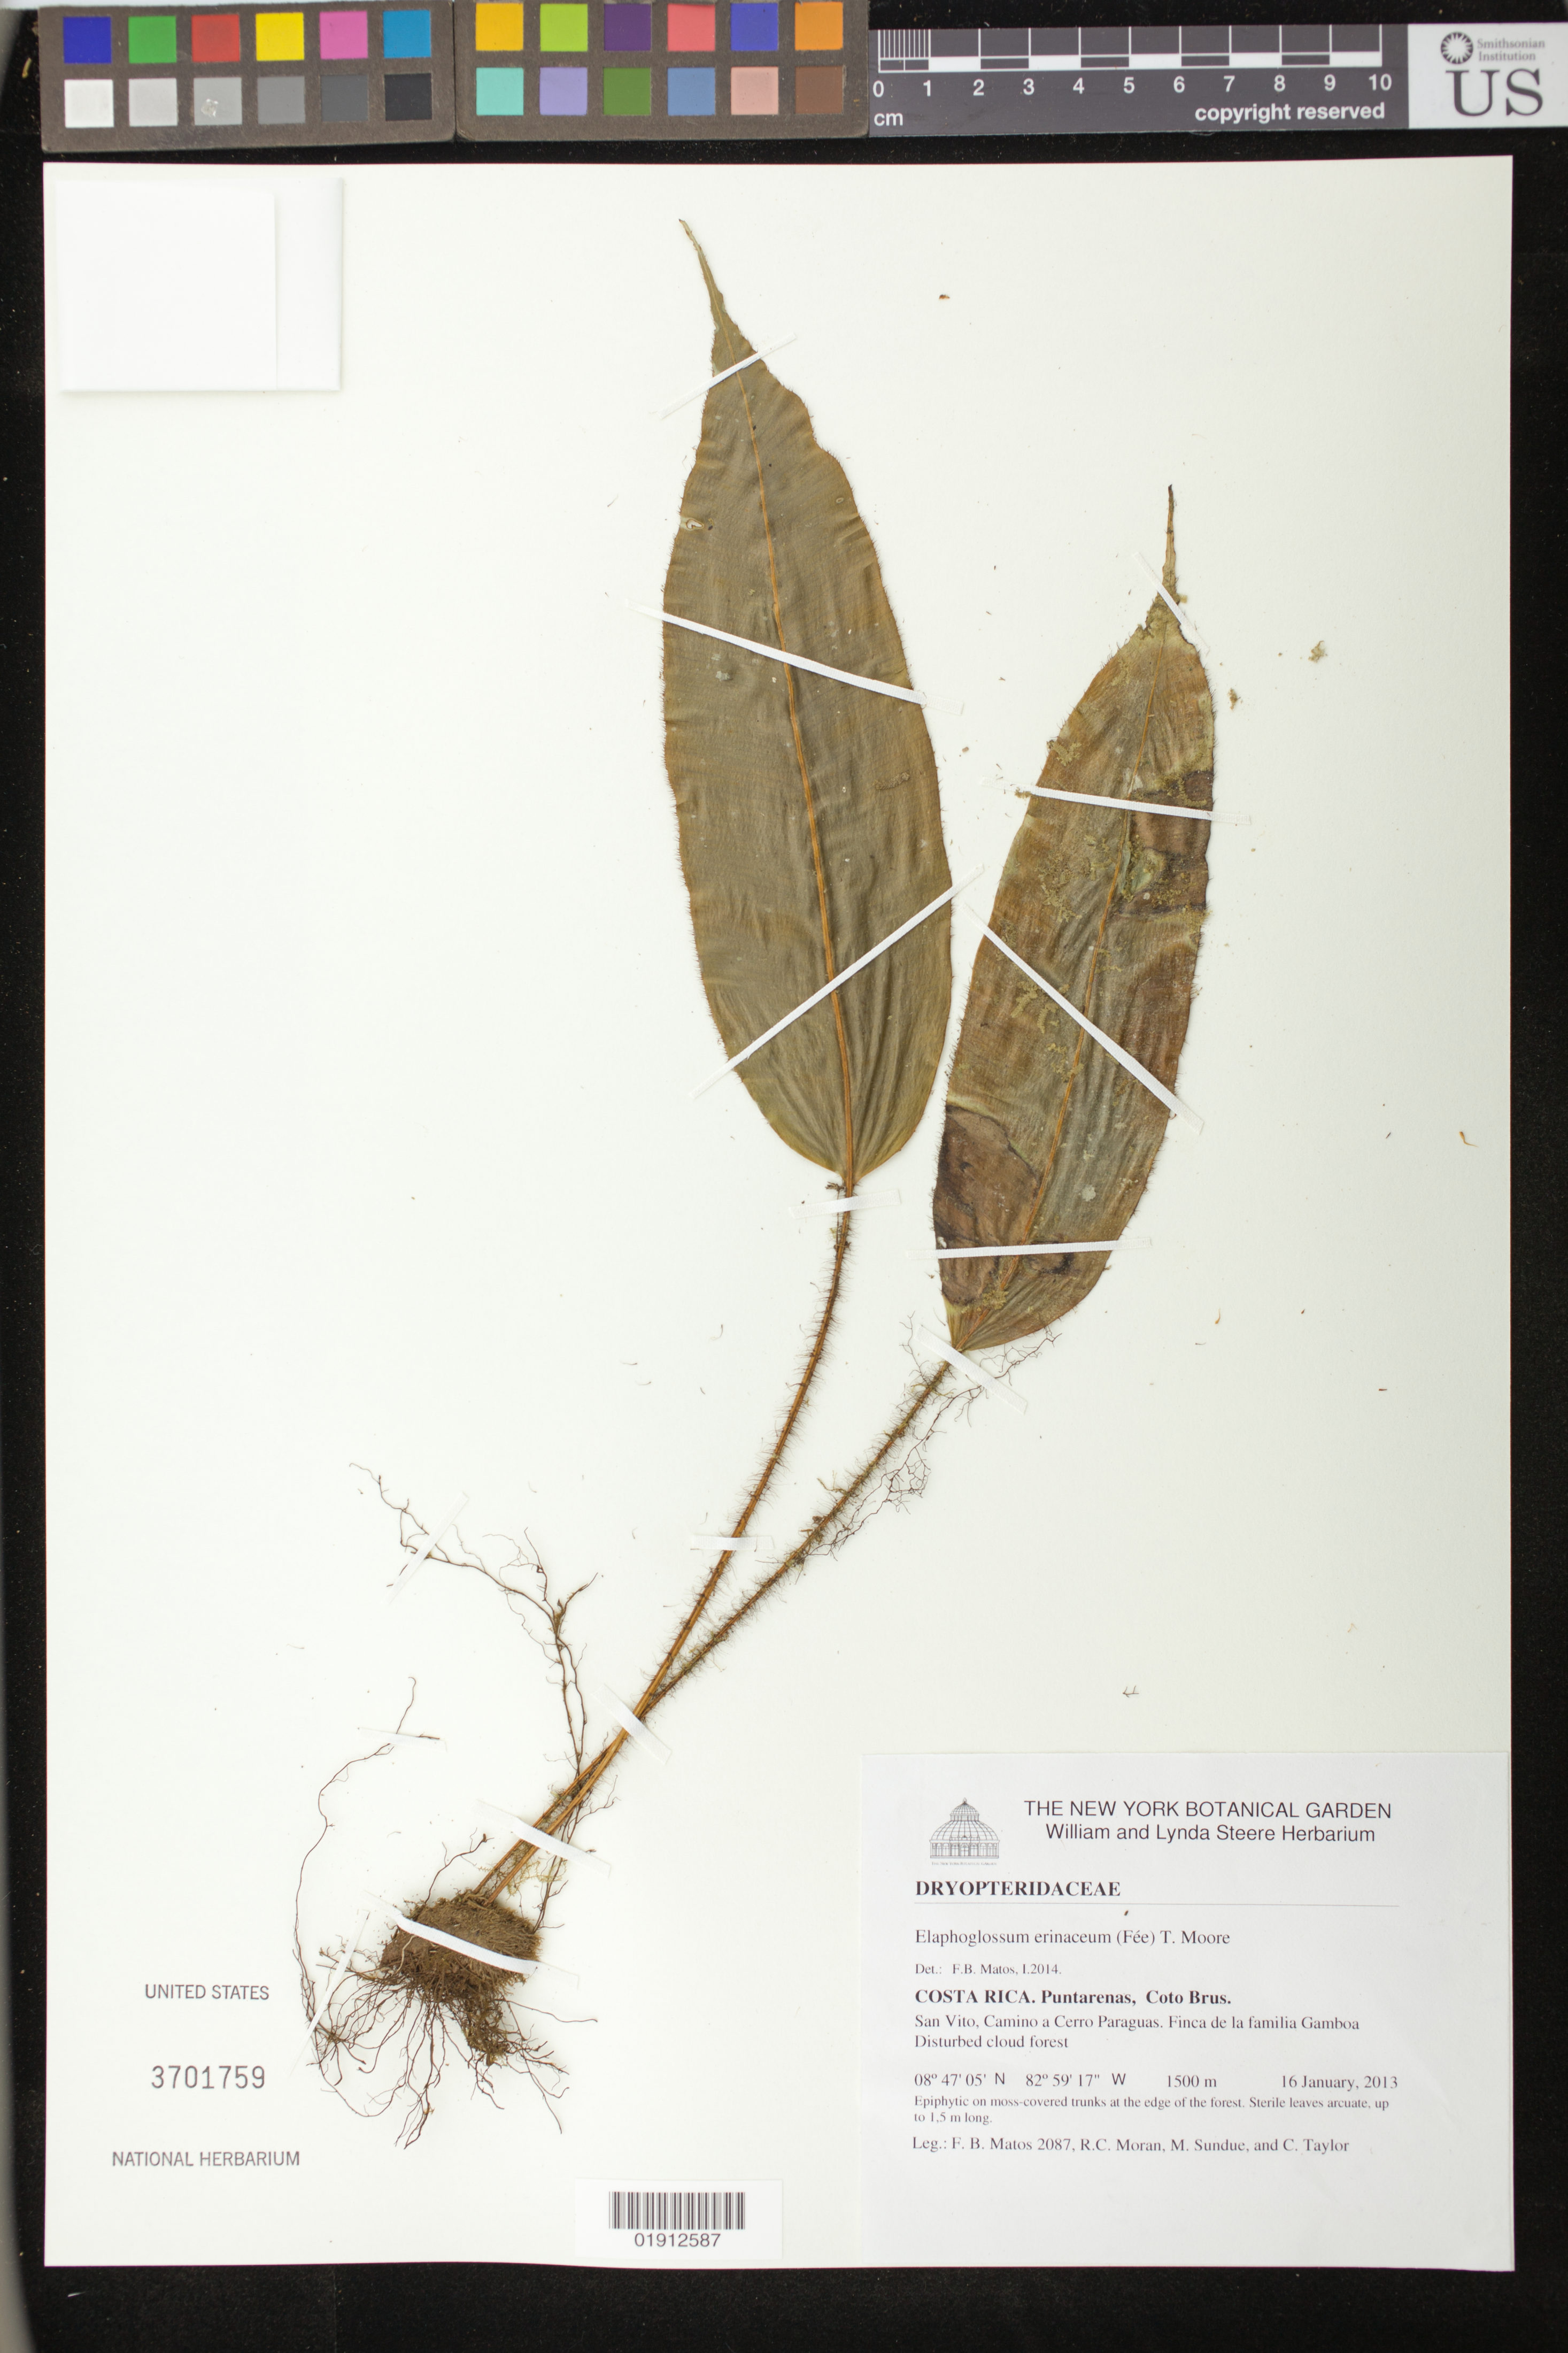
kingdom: Plantae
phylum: Tracheophyta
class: Polypodiopsida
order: Polypodiales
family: Dryopteridaceae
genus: Elaphoglossum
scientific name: Elaphoglossum erinaceum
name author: (Fée) T. Moore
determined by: Matos, F. B.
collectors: F. Matos, R. C. Moran, M. Sundue & C. Taylor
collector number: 2087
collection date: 2013-01-16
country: Costa Rica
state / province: Puntarenas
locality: Coto Brus. San Vito, Camino a Cerro Paraguas. Finca de la familia Gamboa.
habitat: Disturbed cloud forest. On moss-covered trunks at the edge of the forest.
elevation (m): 1500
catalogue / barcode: US 3701759